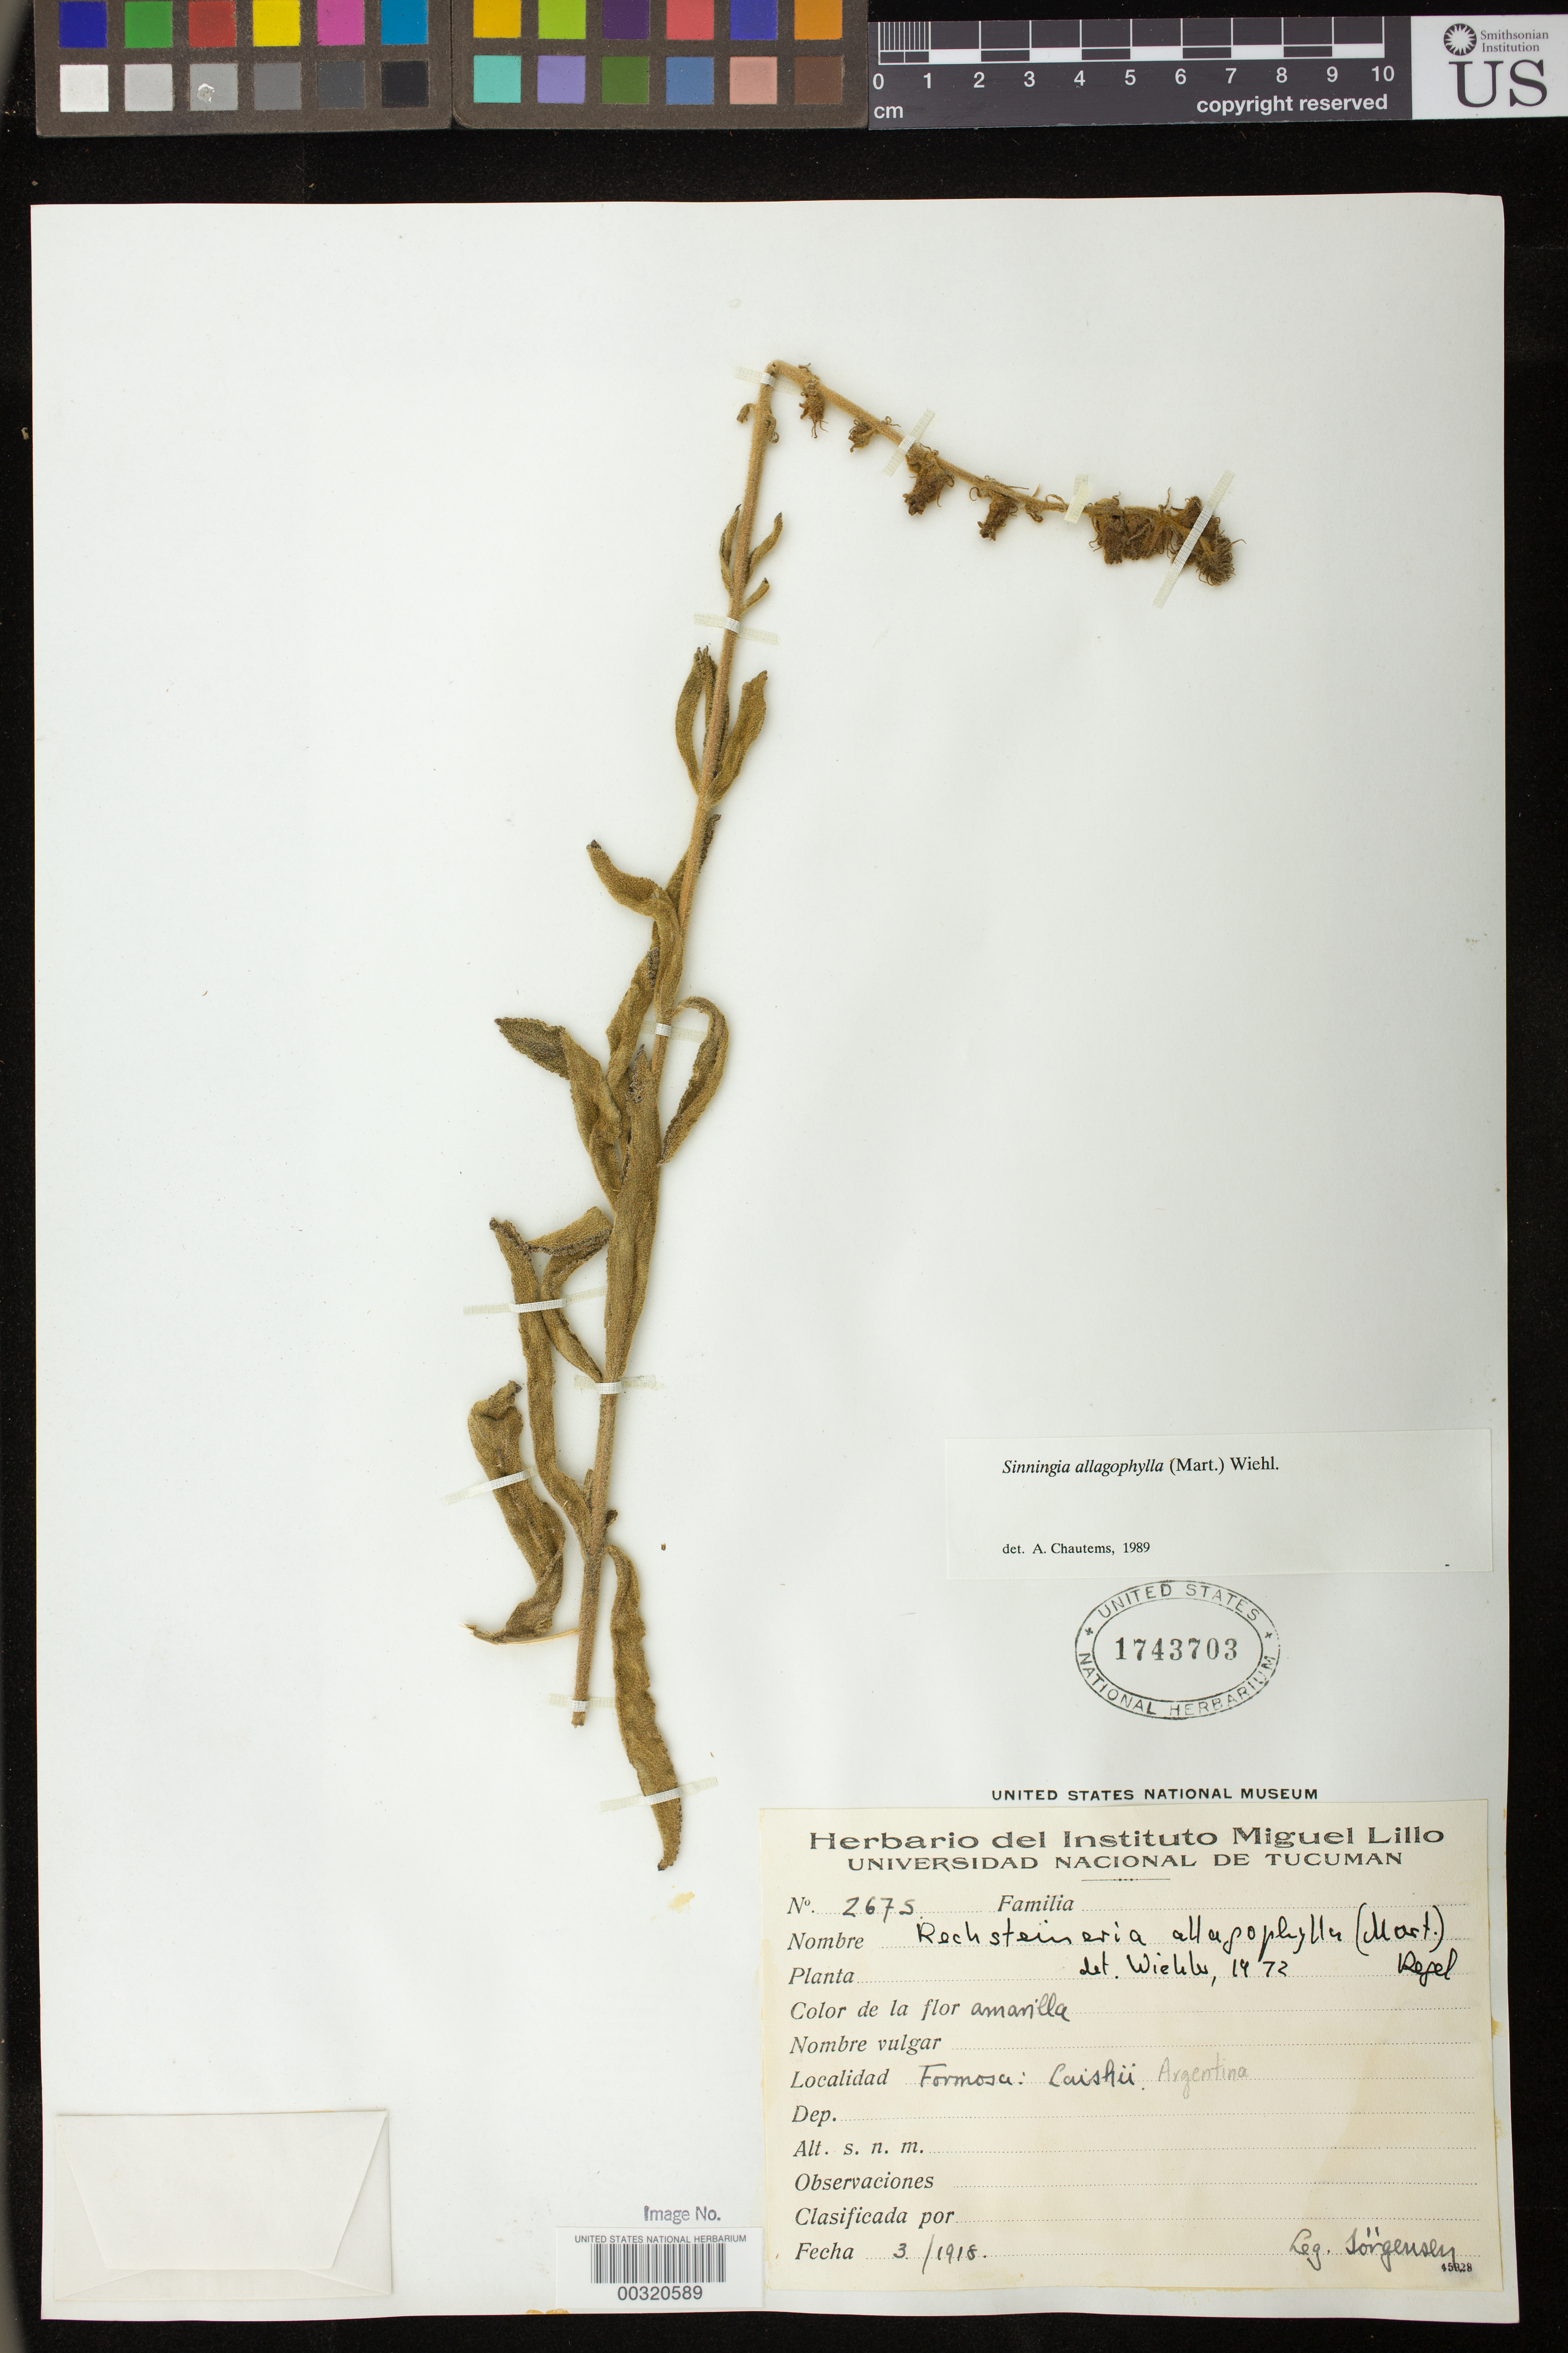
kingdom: Plantae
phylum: Tracheophyta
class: Magnoliopsida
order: Lamiales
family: Gesneriaceae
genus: Sinningia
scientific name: Sinningia allagophylla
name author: (Mart.) Wiehler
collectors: P. Jörgensen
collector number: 2675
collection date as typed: Mar 1918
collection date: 1918-03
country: Argentina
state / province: Formosa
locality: Laishii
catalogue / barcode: US 1743703